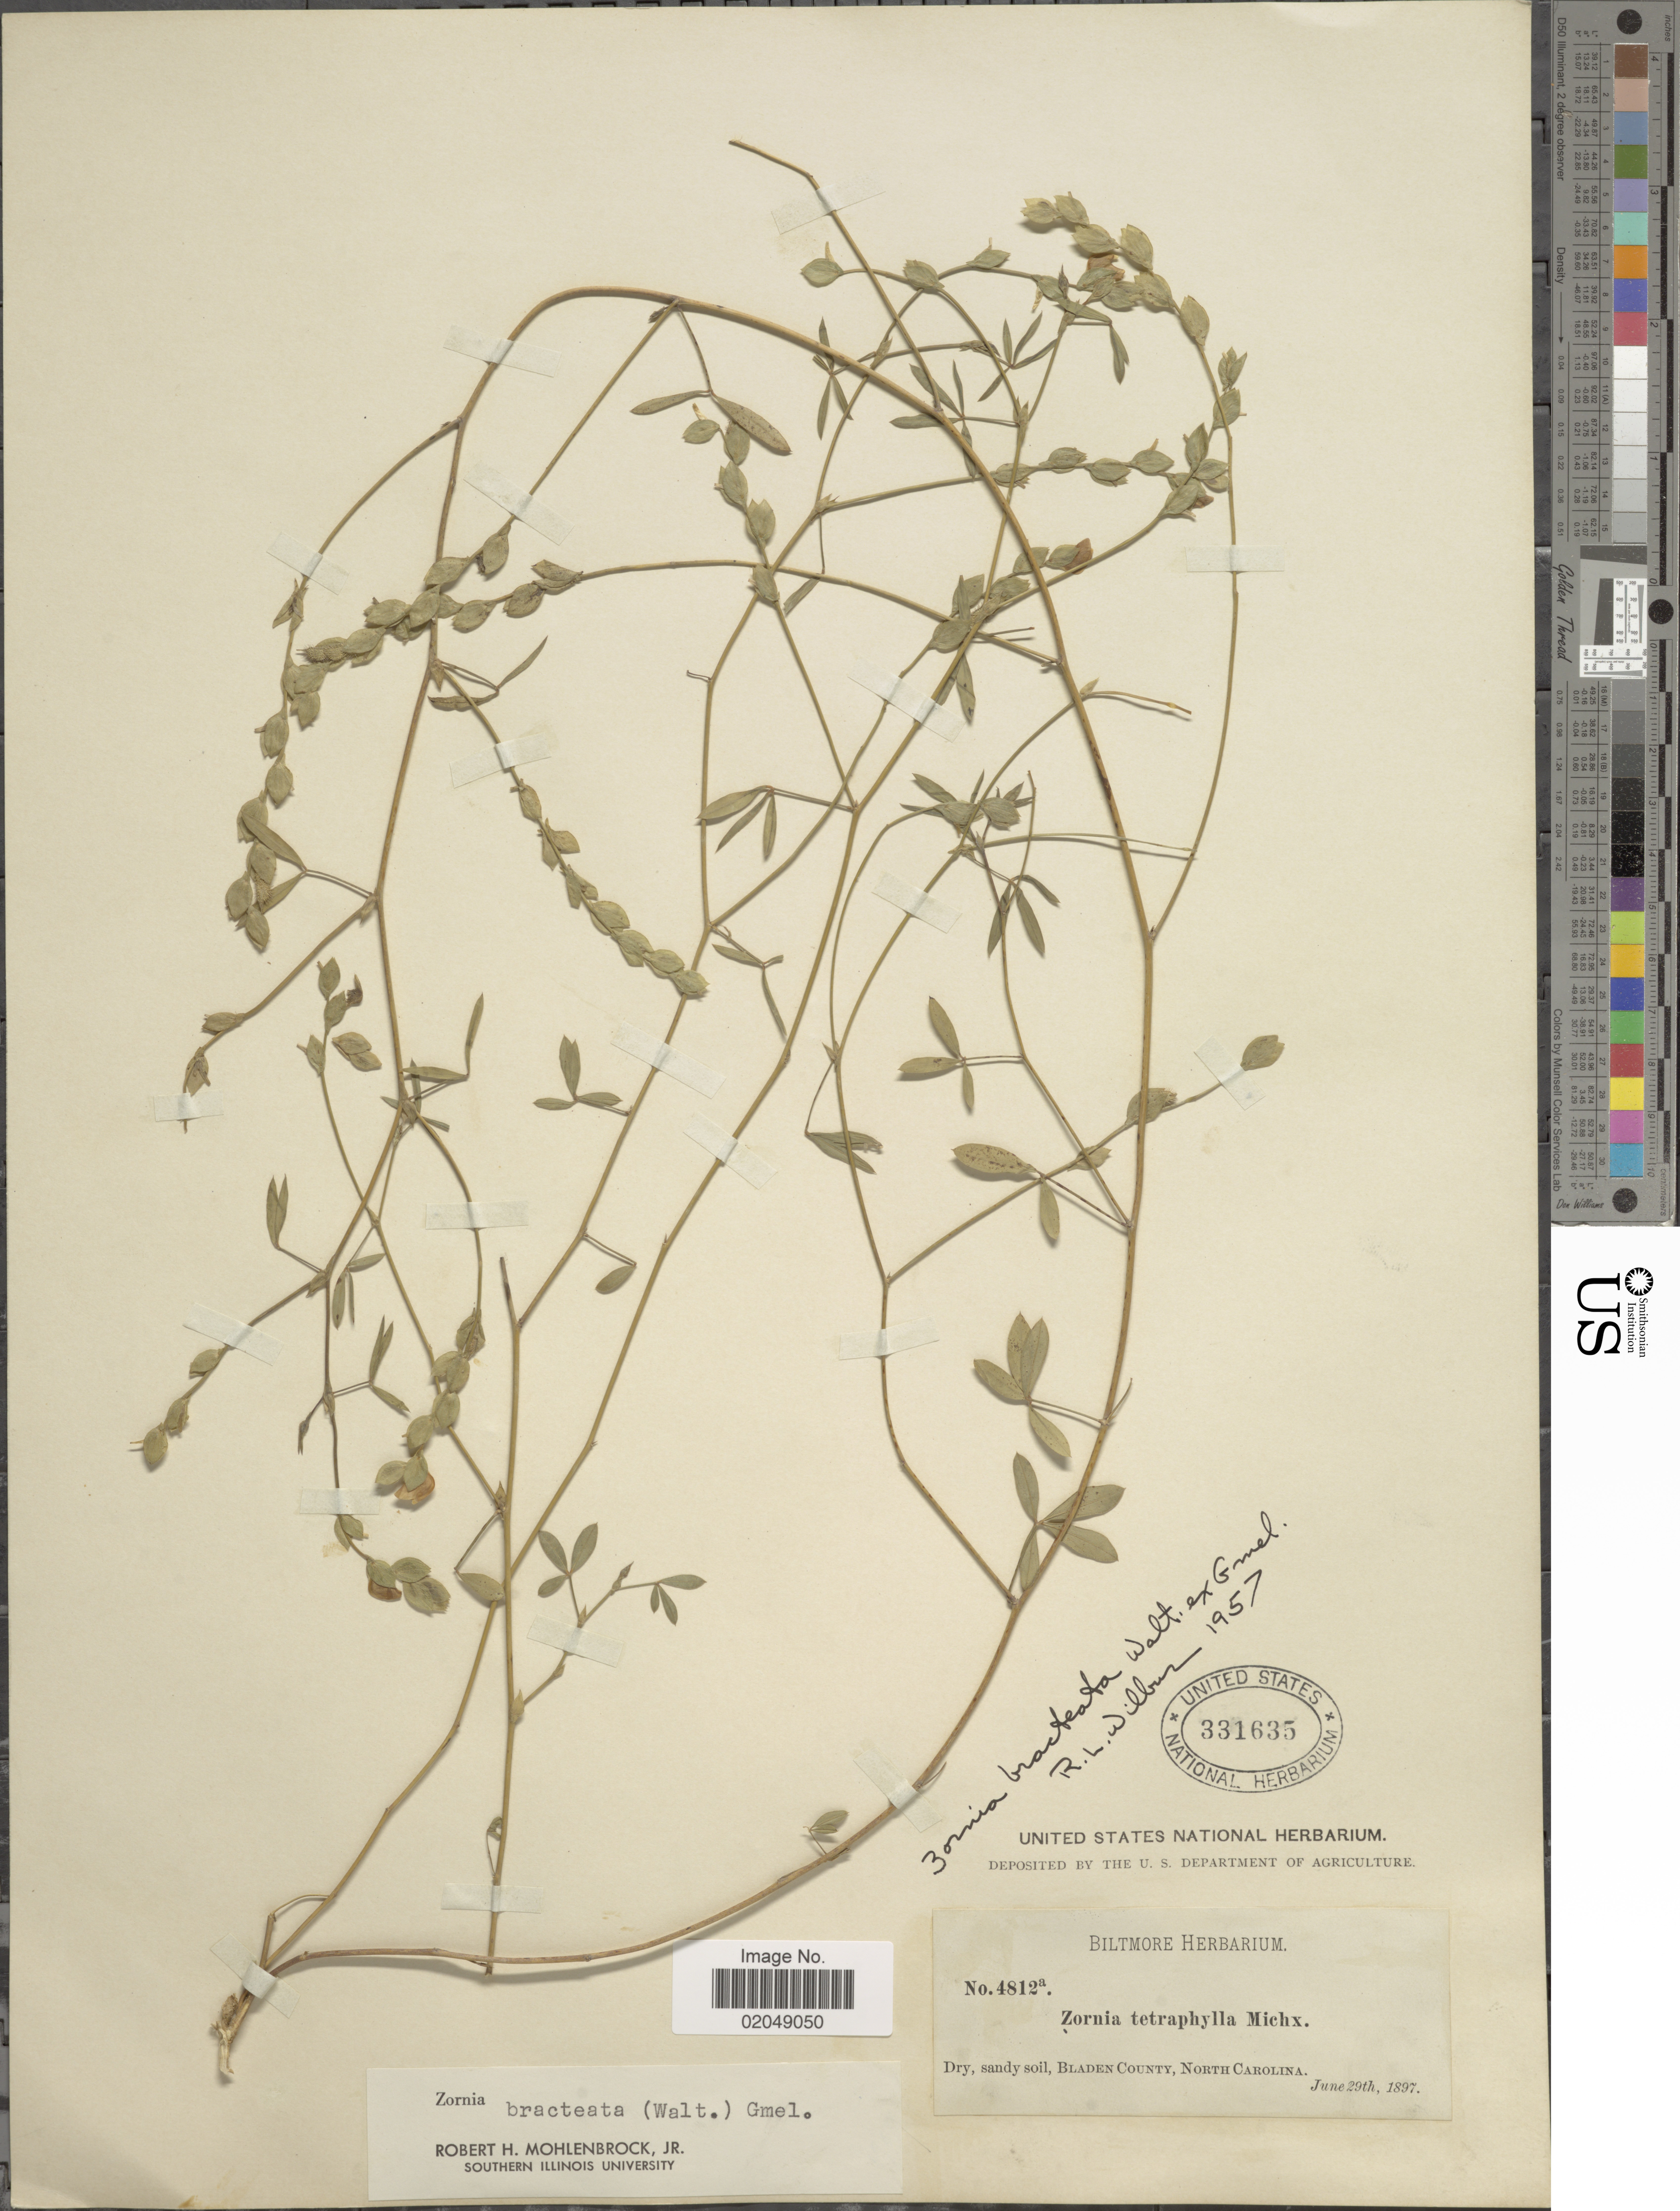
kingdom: Plantae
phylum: Tracheophyta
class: Magnoliopsida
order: Fabales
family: Fabaceae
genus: Zornia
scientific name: Zornia bracteata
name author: J.F. Gmel.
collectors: ex herb. Biltmore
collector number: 4812a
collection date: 1897-06-29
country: United States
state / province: North Carolina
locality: Bladen County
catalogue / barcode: US 331635